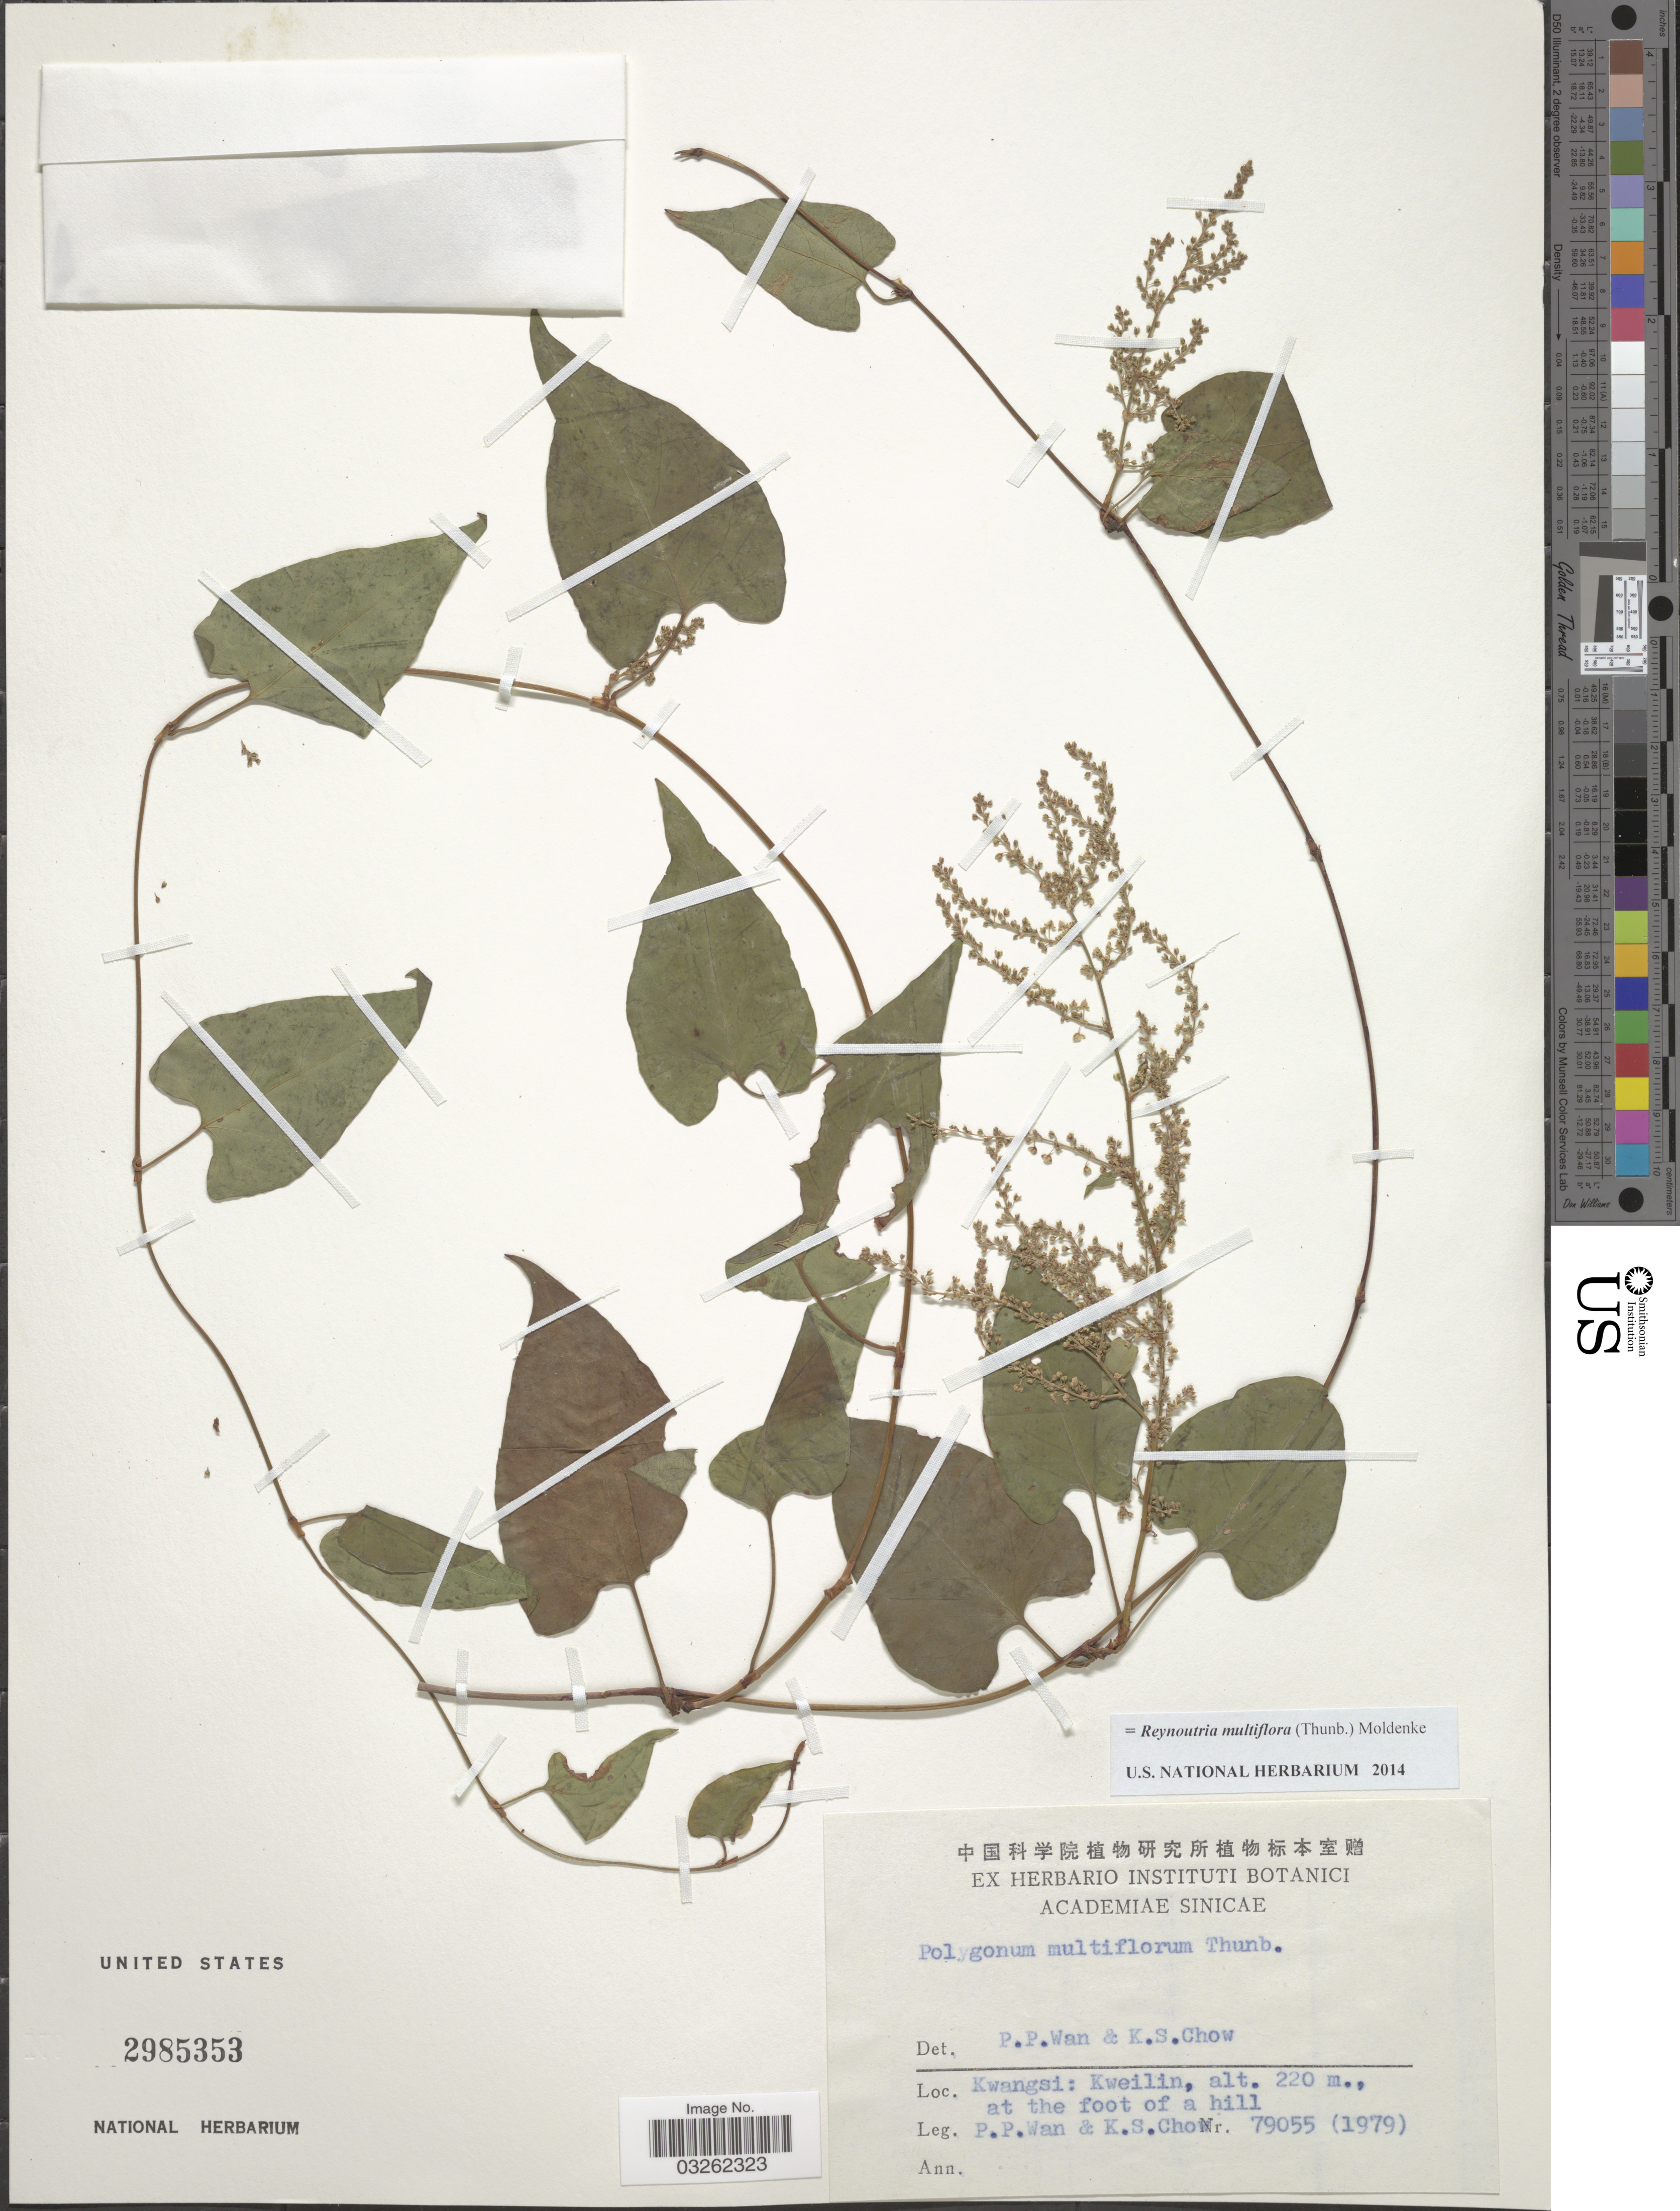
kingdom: Plantae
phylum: Tracheophyta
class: Magnoliopsida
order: Caryophyllales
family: Polygonaceae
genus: Reynoutria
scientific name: Reynoutria multiflora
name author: (Thunb.) Moldenke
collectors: P. Wan & K. S. Chow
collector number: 79055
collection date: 1979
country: China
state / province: Guangxi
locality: Kwangsi: Kweilin, at the foot of a hill.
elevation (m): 220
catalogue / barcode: US 2985353